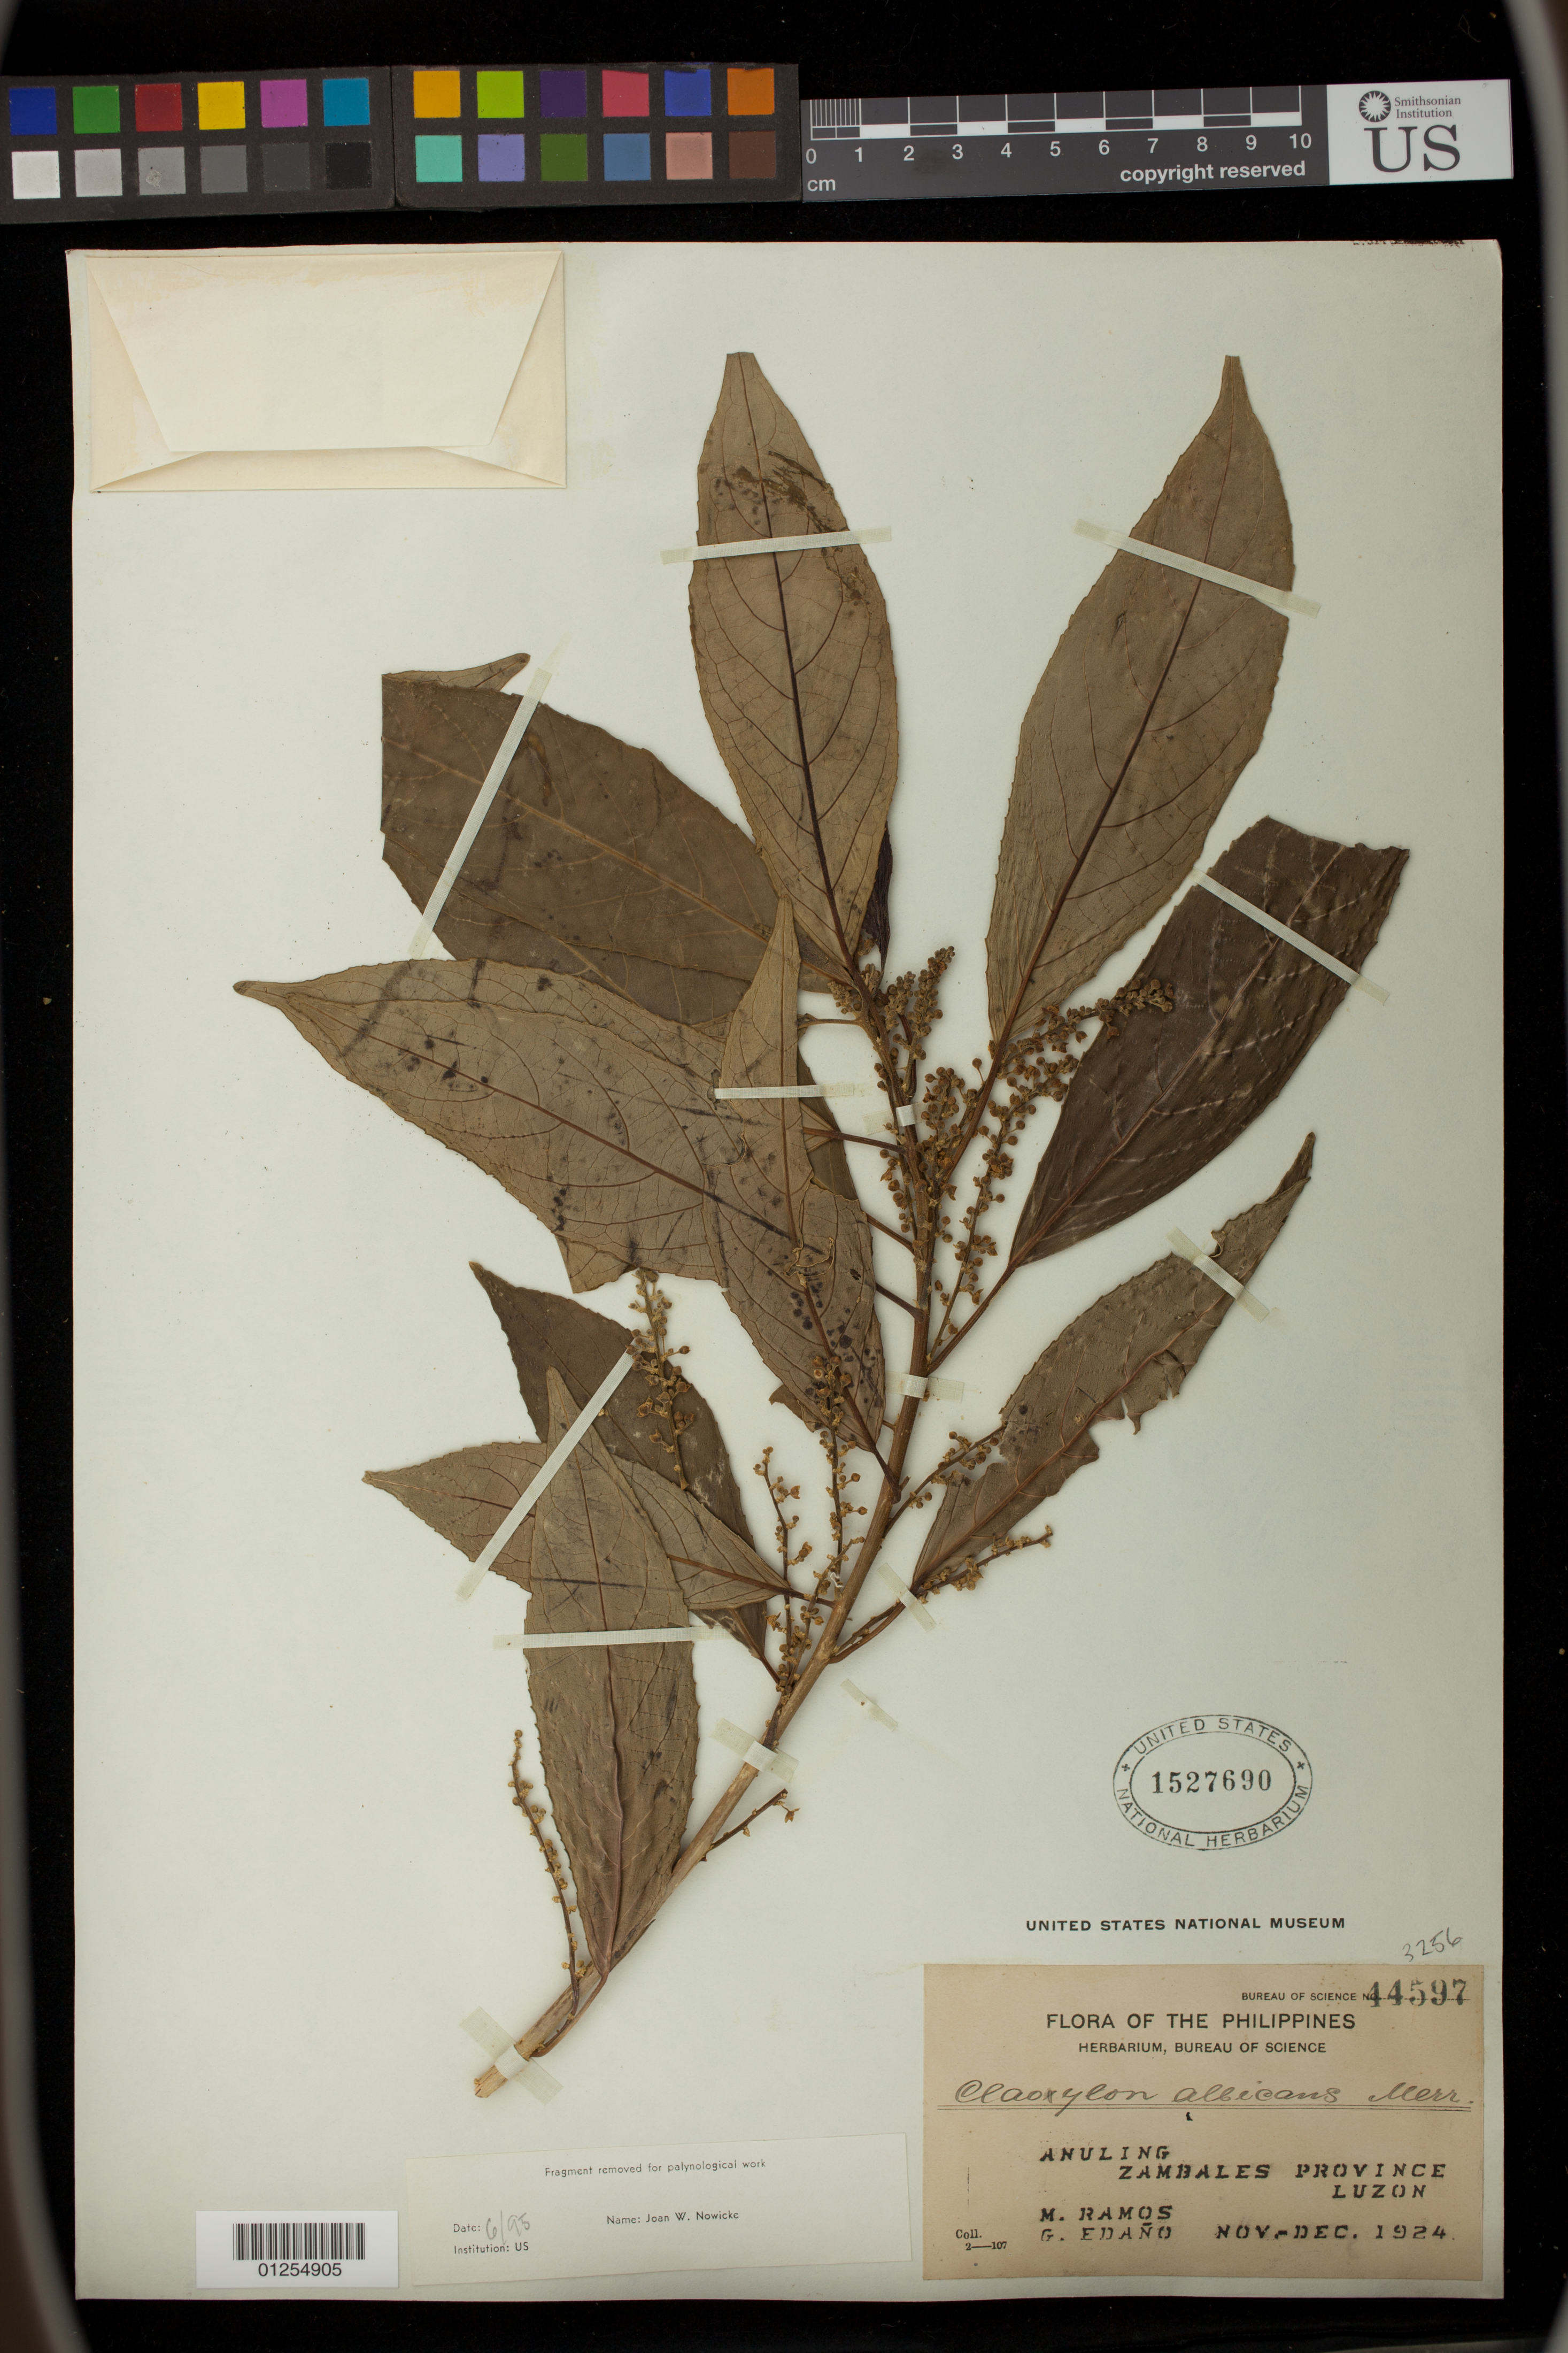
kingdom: Plantae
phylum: Tracheophyta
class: Magnoliopsida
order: Malpighiales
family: Euphorbiaceae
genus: Claoxylon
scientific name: Claoxylon albicans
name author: (Blanco) Merr.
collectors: M. Ramos & G. Edaño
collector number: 44597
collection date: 1924-11/1924-12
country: Philippines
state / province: Central Luzon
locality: Anuling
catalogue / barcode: US 1527690